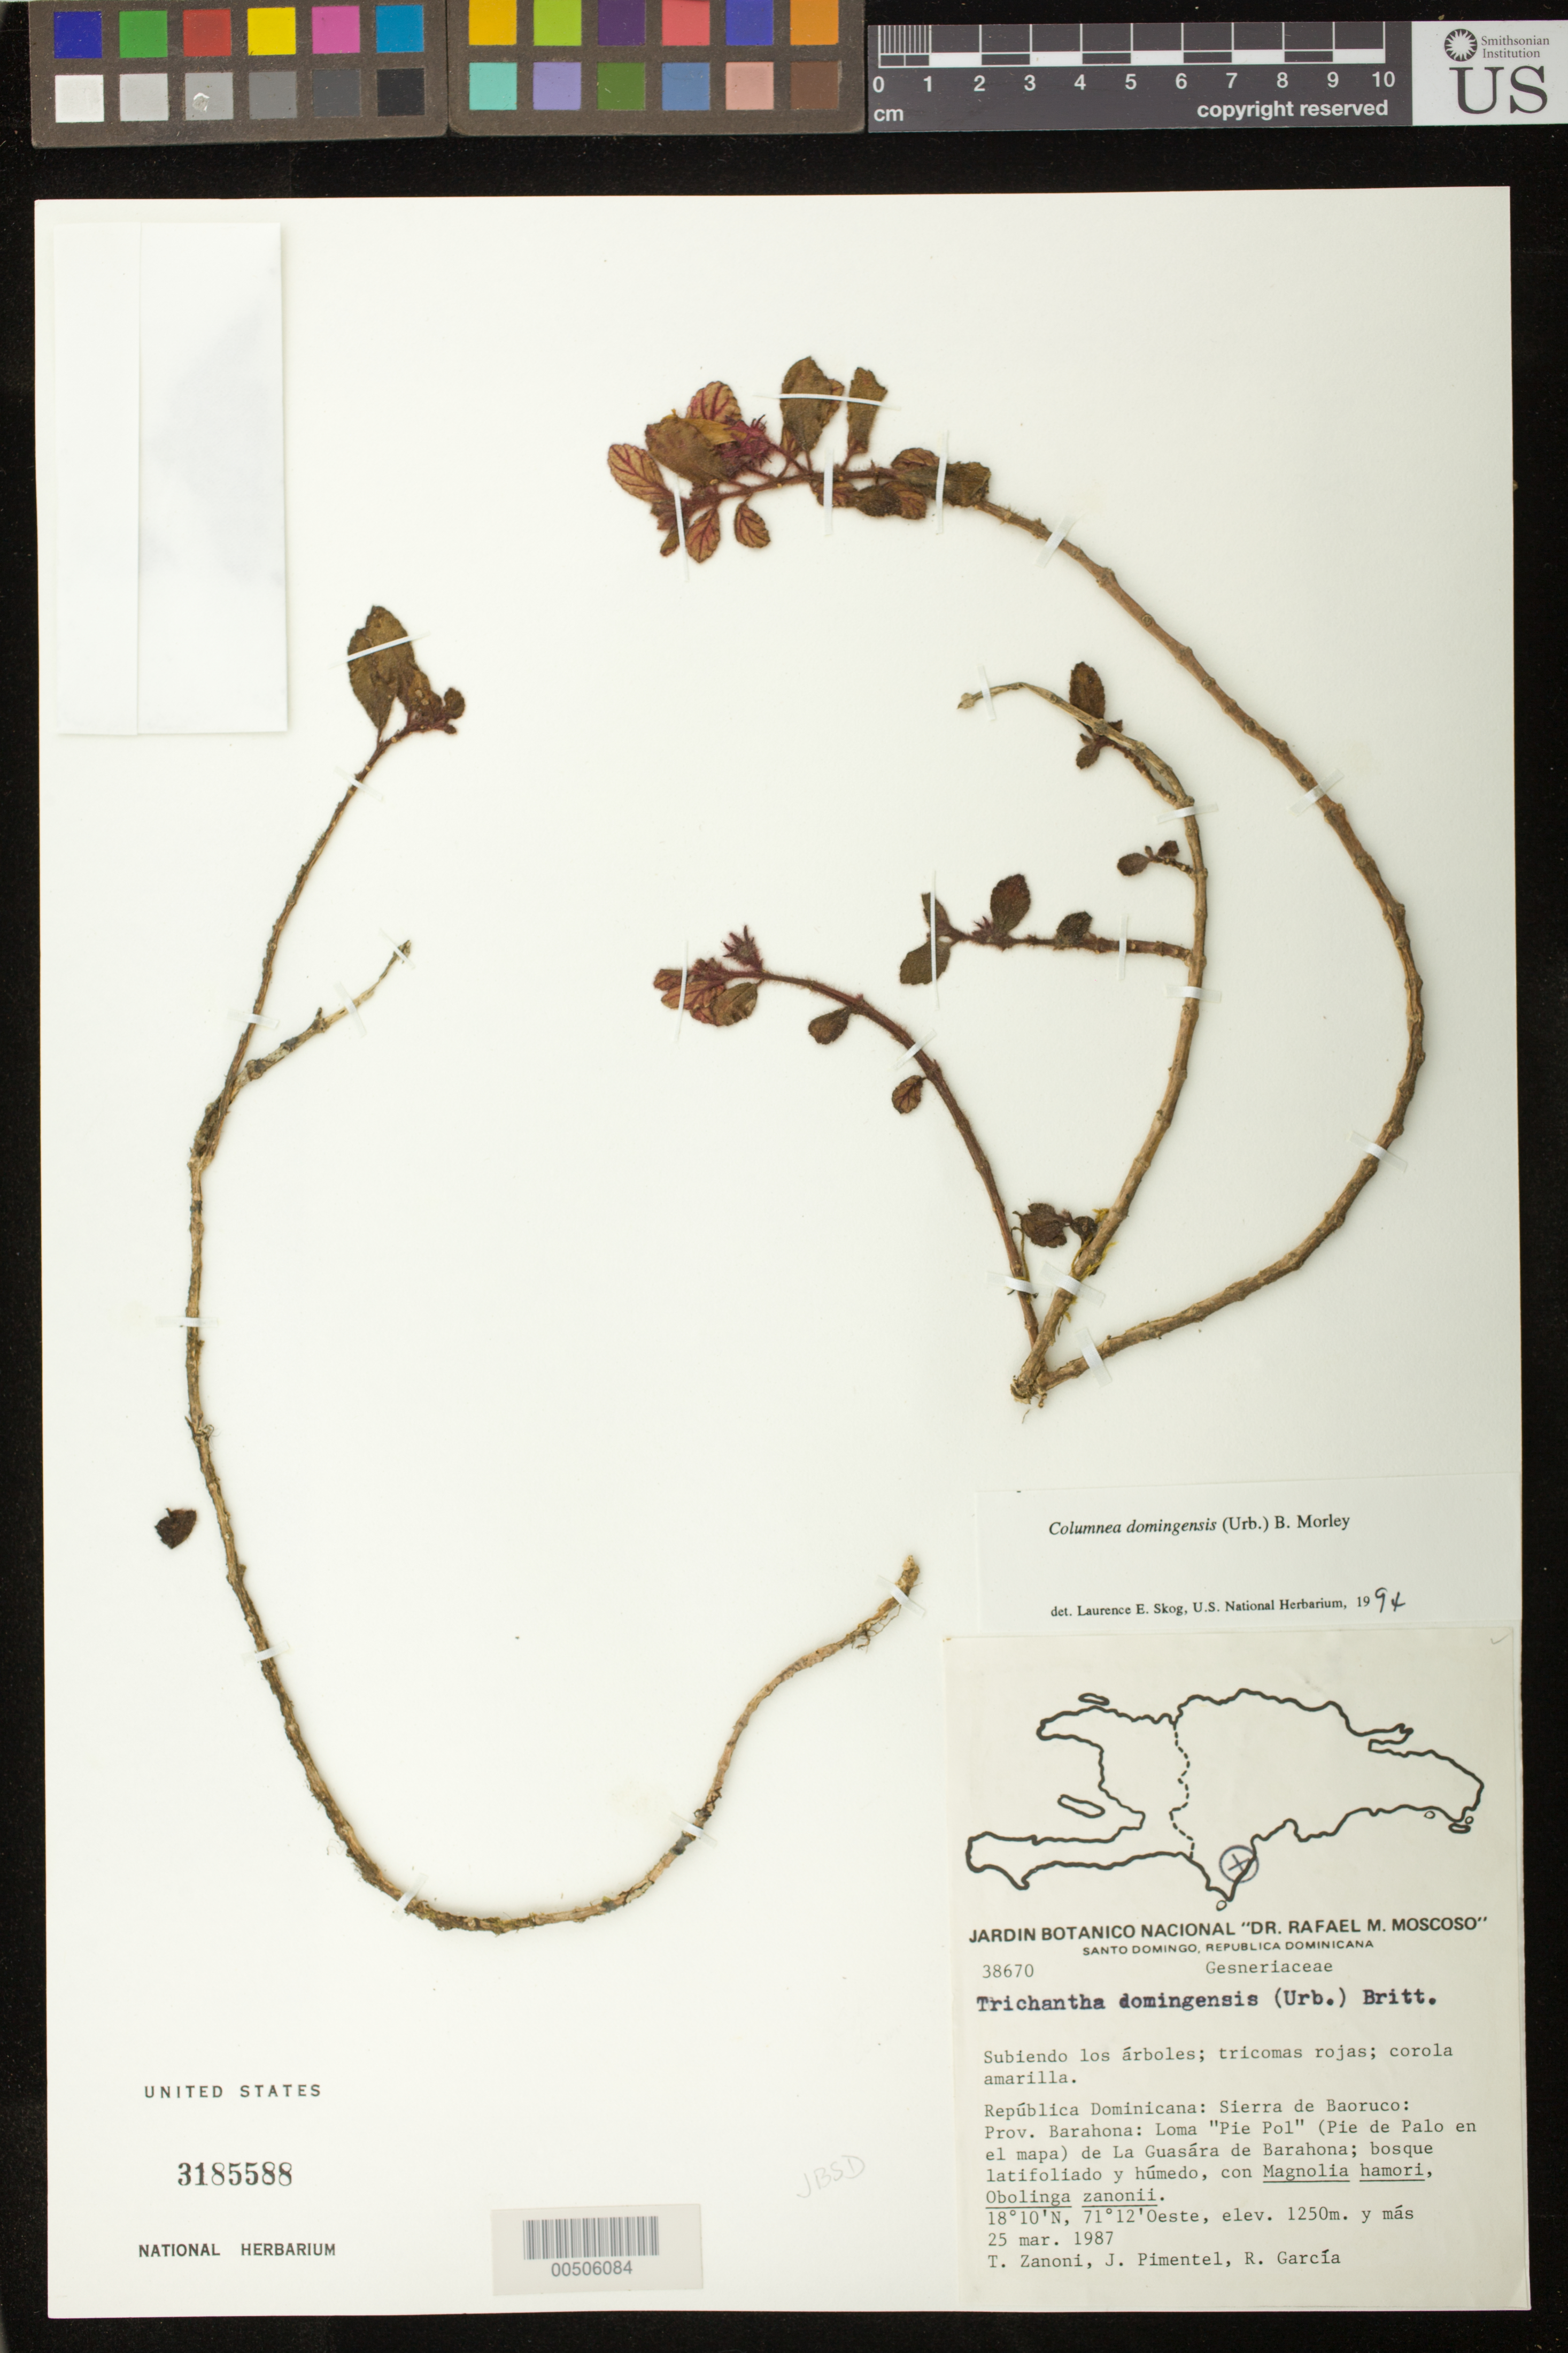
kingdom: Plantae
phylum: Tracheophyta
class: Magnoliopsida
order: Lamiales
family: Gesneriaceae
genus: Columnea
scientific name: Columnea domingensis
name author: (Urb.) B.D. Morley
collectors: T. A. Zanoni, J. Pimentel & R. García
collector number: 38670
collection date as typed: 25 Mar 1987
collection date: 1987-03-25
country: Dominican Republic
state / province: Barahona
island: Hispaniola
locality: Sierra de Baoruco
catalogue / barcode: US 3185588